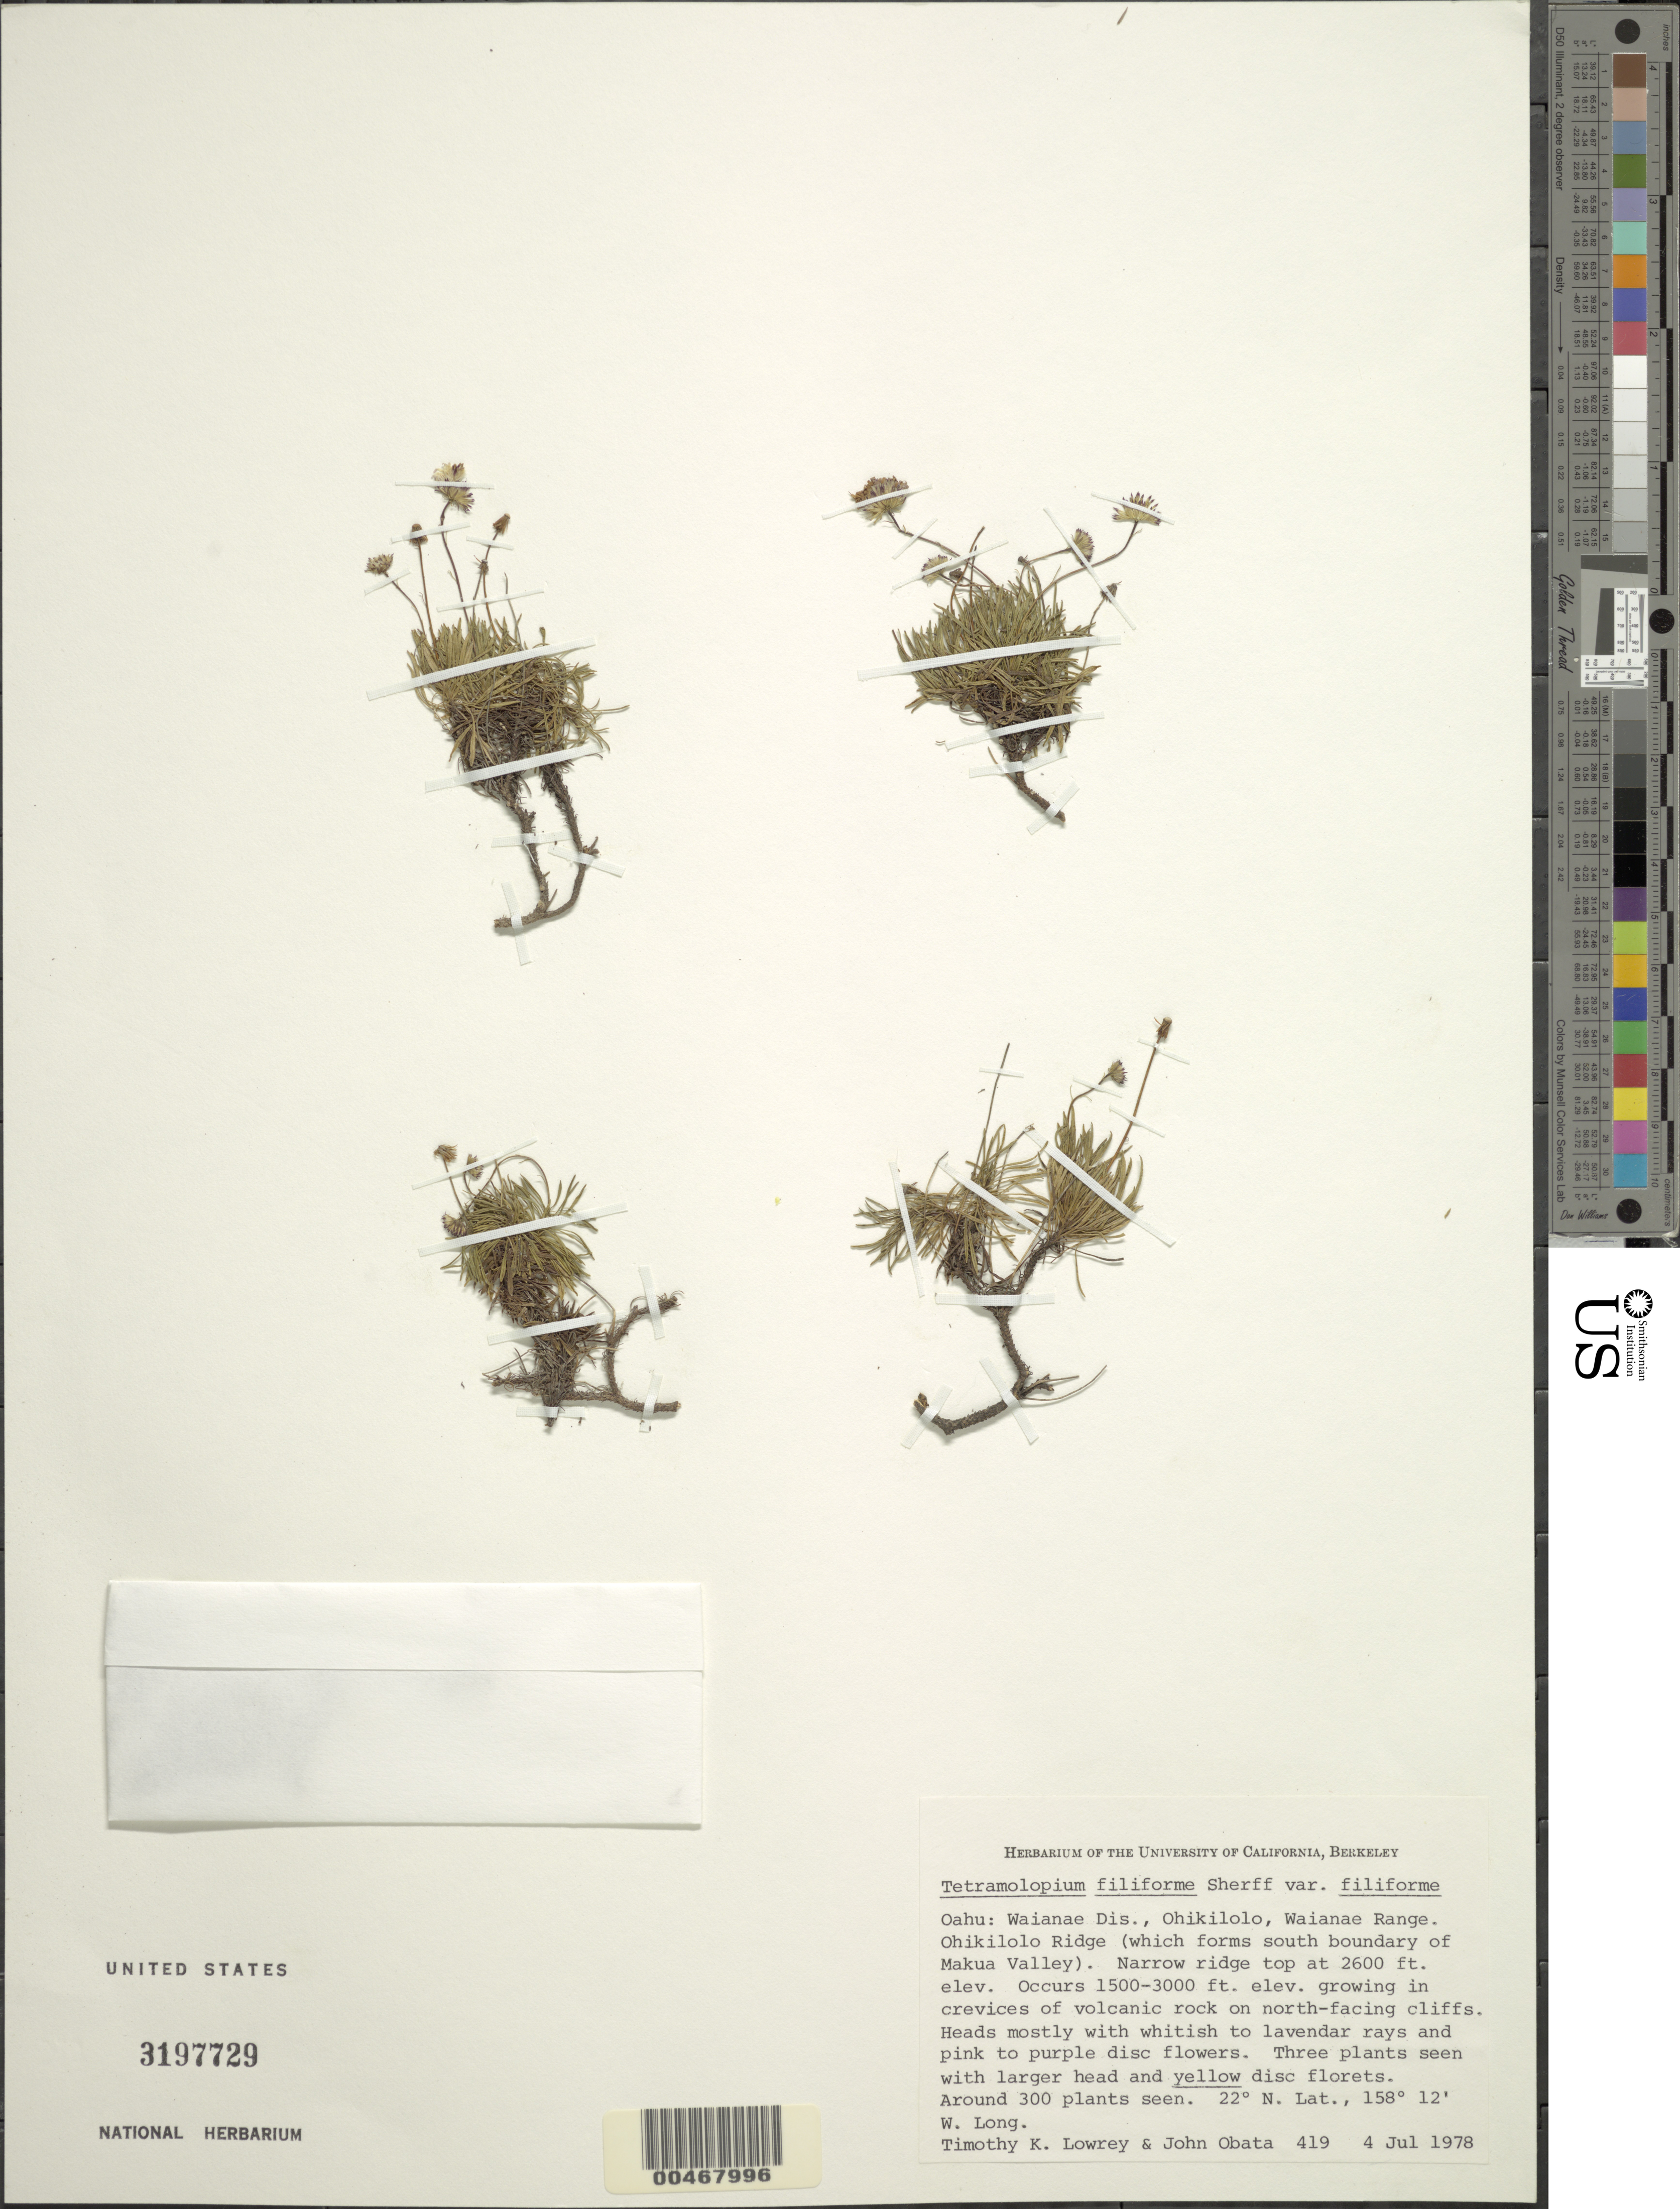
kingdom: Plantae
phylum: Tracheophyta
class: Magnoliopsida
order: Asterales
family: Asteraceae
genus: Tetramolopium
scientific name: Tetramolopium filiforme var. filiforme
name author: Sherff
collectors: T. K. Lowrey, W. Long & J. Obata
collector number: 419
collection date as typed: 4 Jul 1978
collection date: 1978-07-04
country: United States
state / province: Hawaii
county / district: Honolulu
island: Oahu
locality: Waianae Dist., Ohikilolo, Waianae Range, Ohikilolo Ridge (which forms S boundary of Makua Valley)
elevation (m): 792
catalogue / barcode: US 3197729